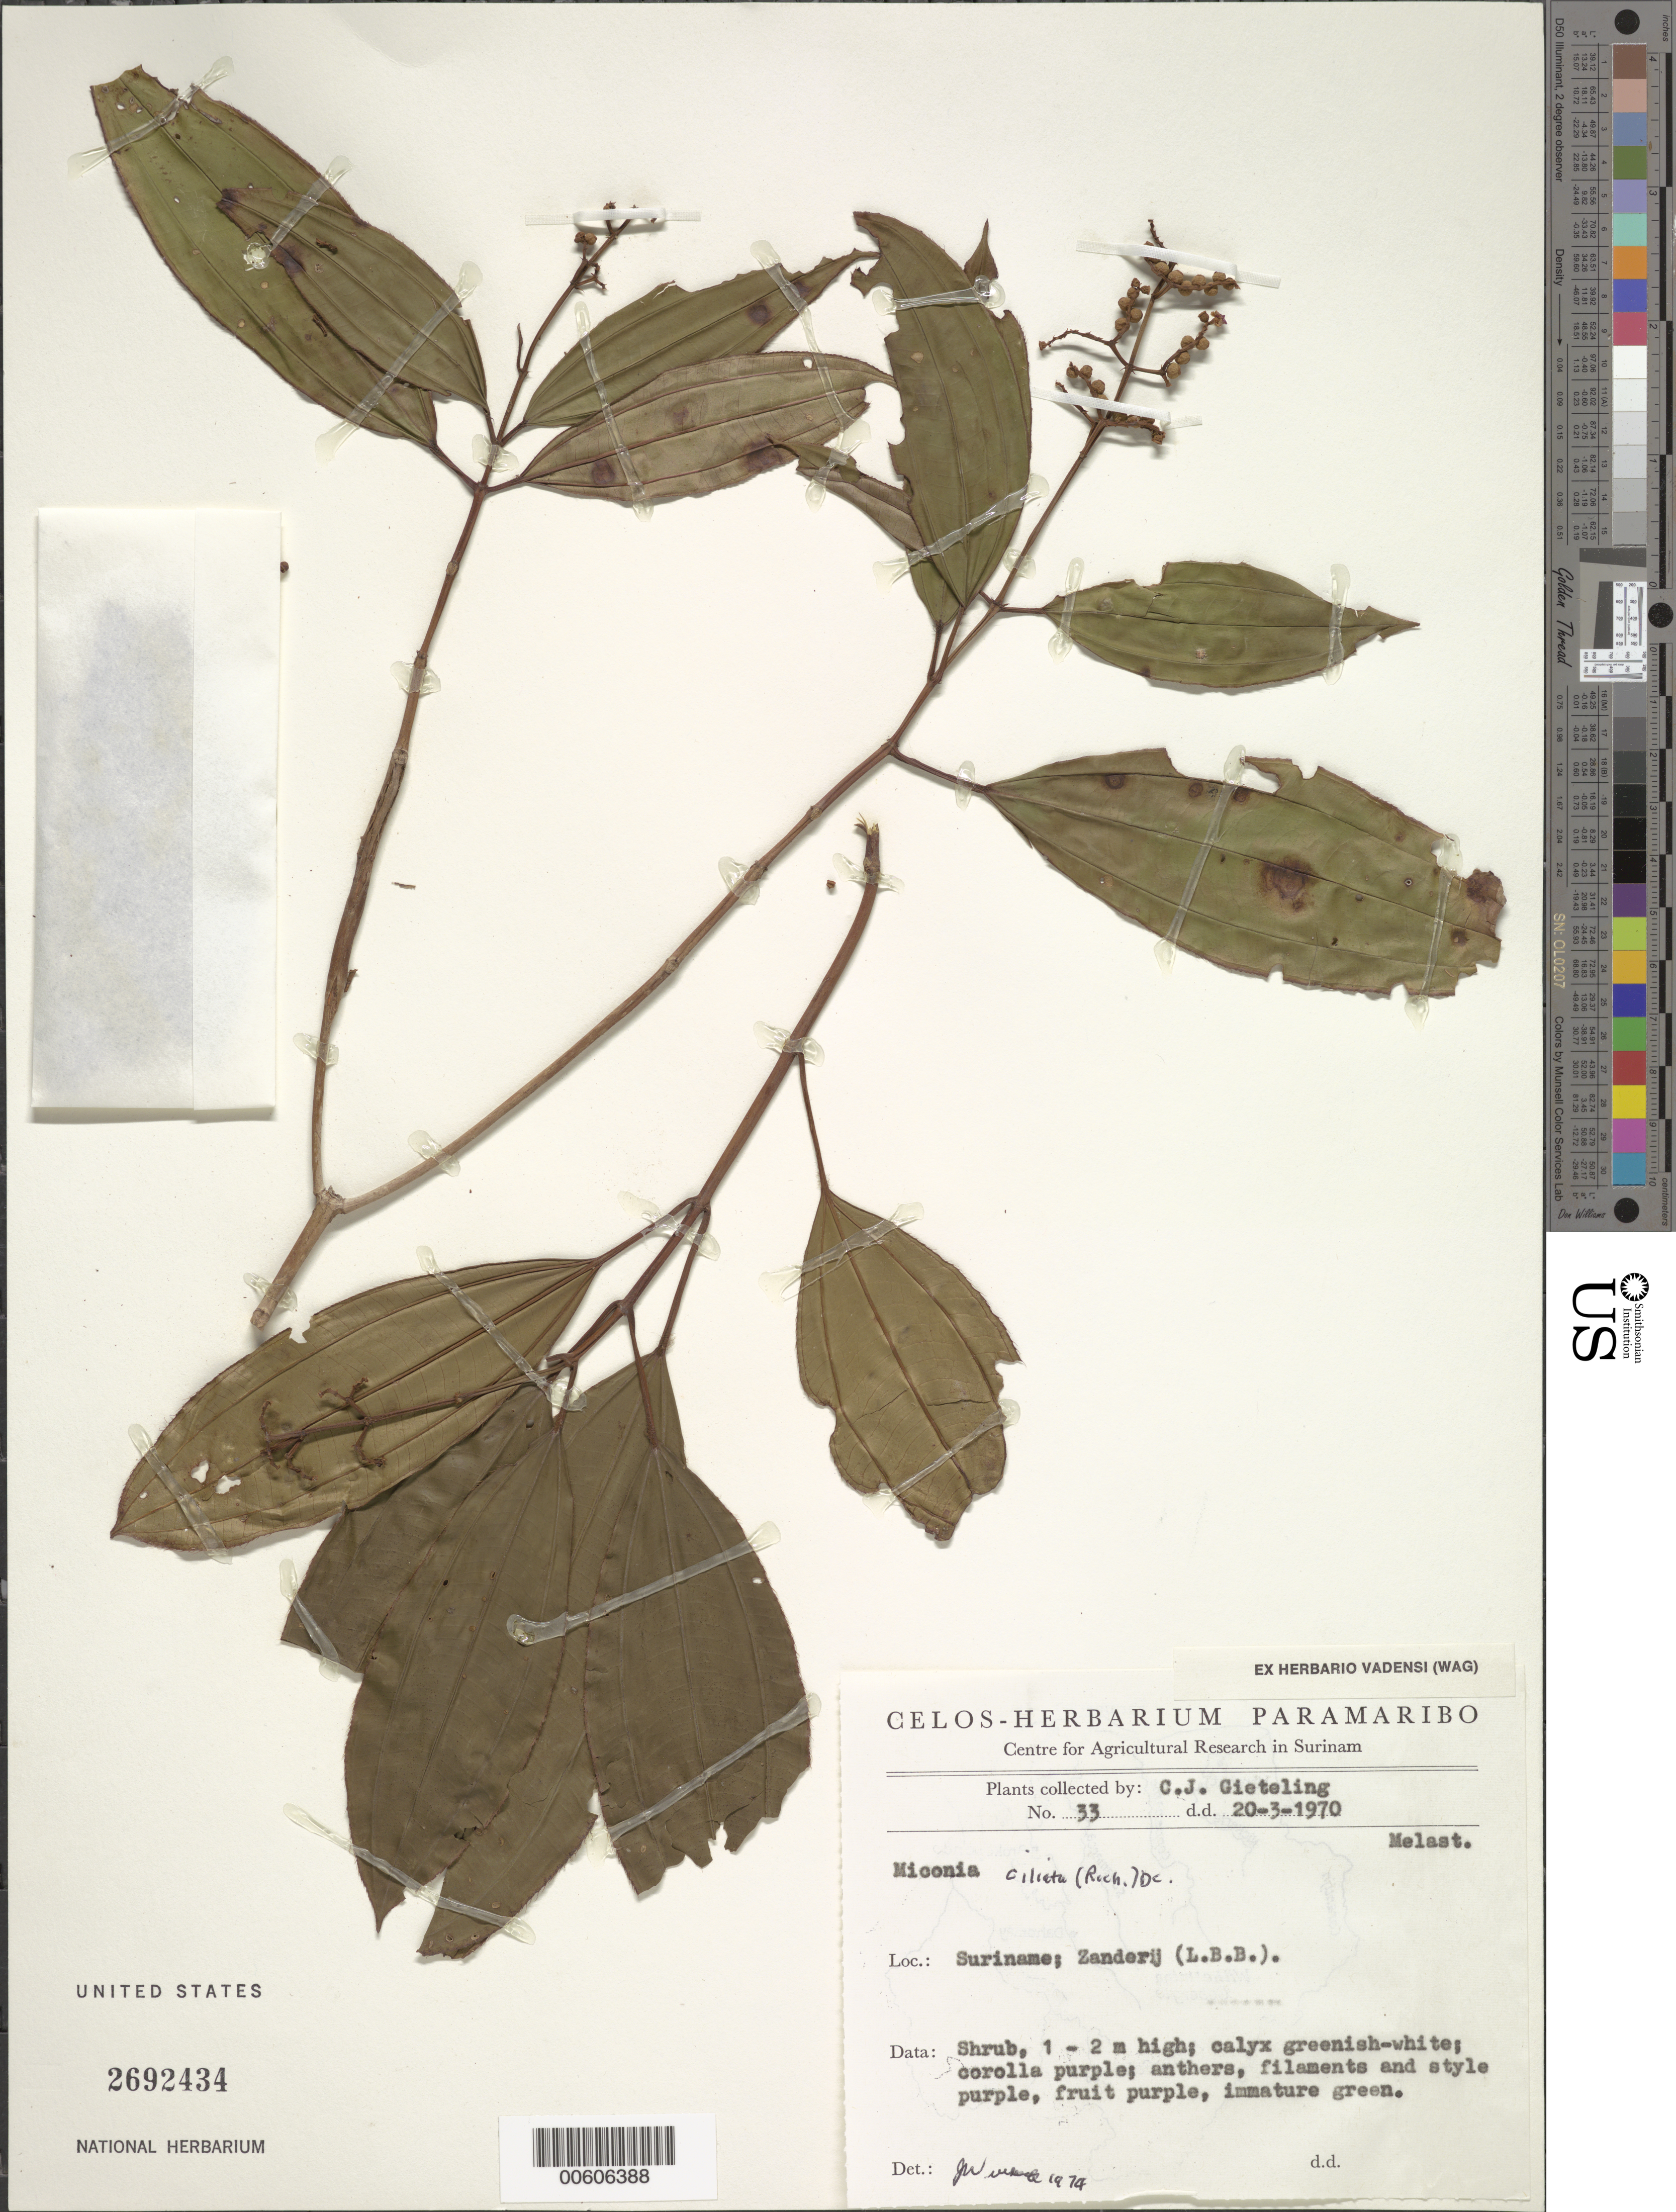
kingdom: Plantae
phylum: Tracheophyta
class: Magnoliopsida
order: Myrtales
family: Melastomataceae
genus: Miconia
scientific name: Miconia ciliata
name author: (Rich.) DC.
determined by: Wurdack, John J., (US), US (UNITED STATES)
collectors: C. Gieteling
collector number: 33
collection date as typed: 20-Mar-70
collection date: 1970-03-20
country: Suriname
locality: Zanderij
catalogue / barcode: US 2692434